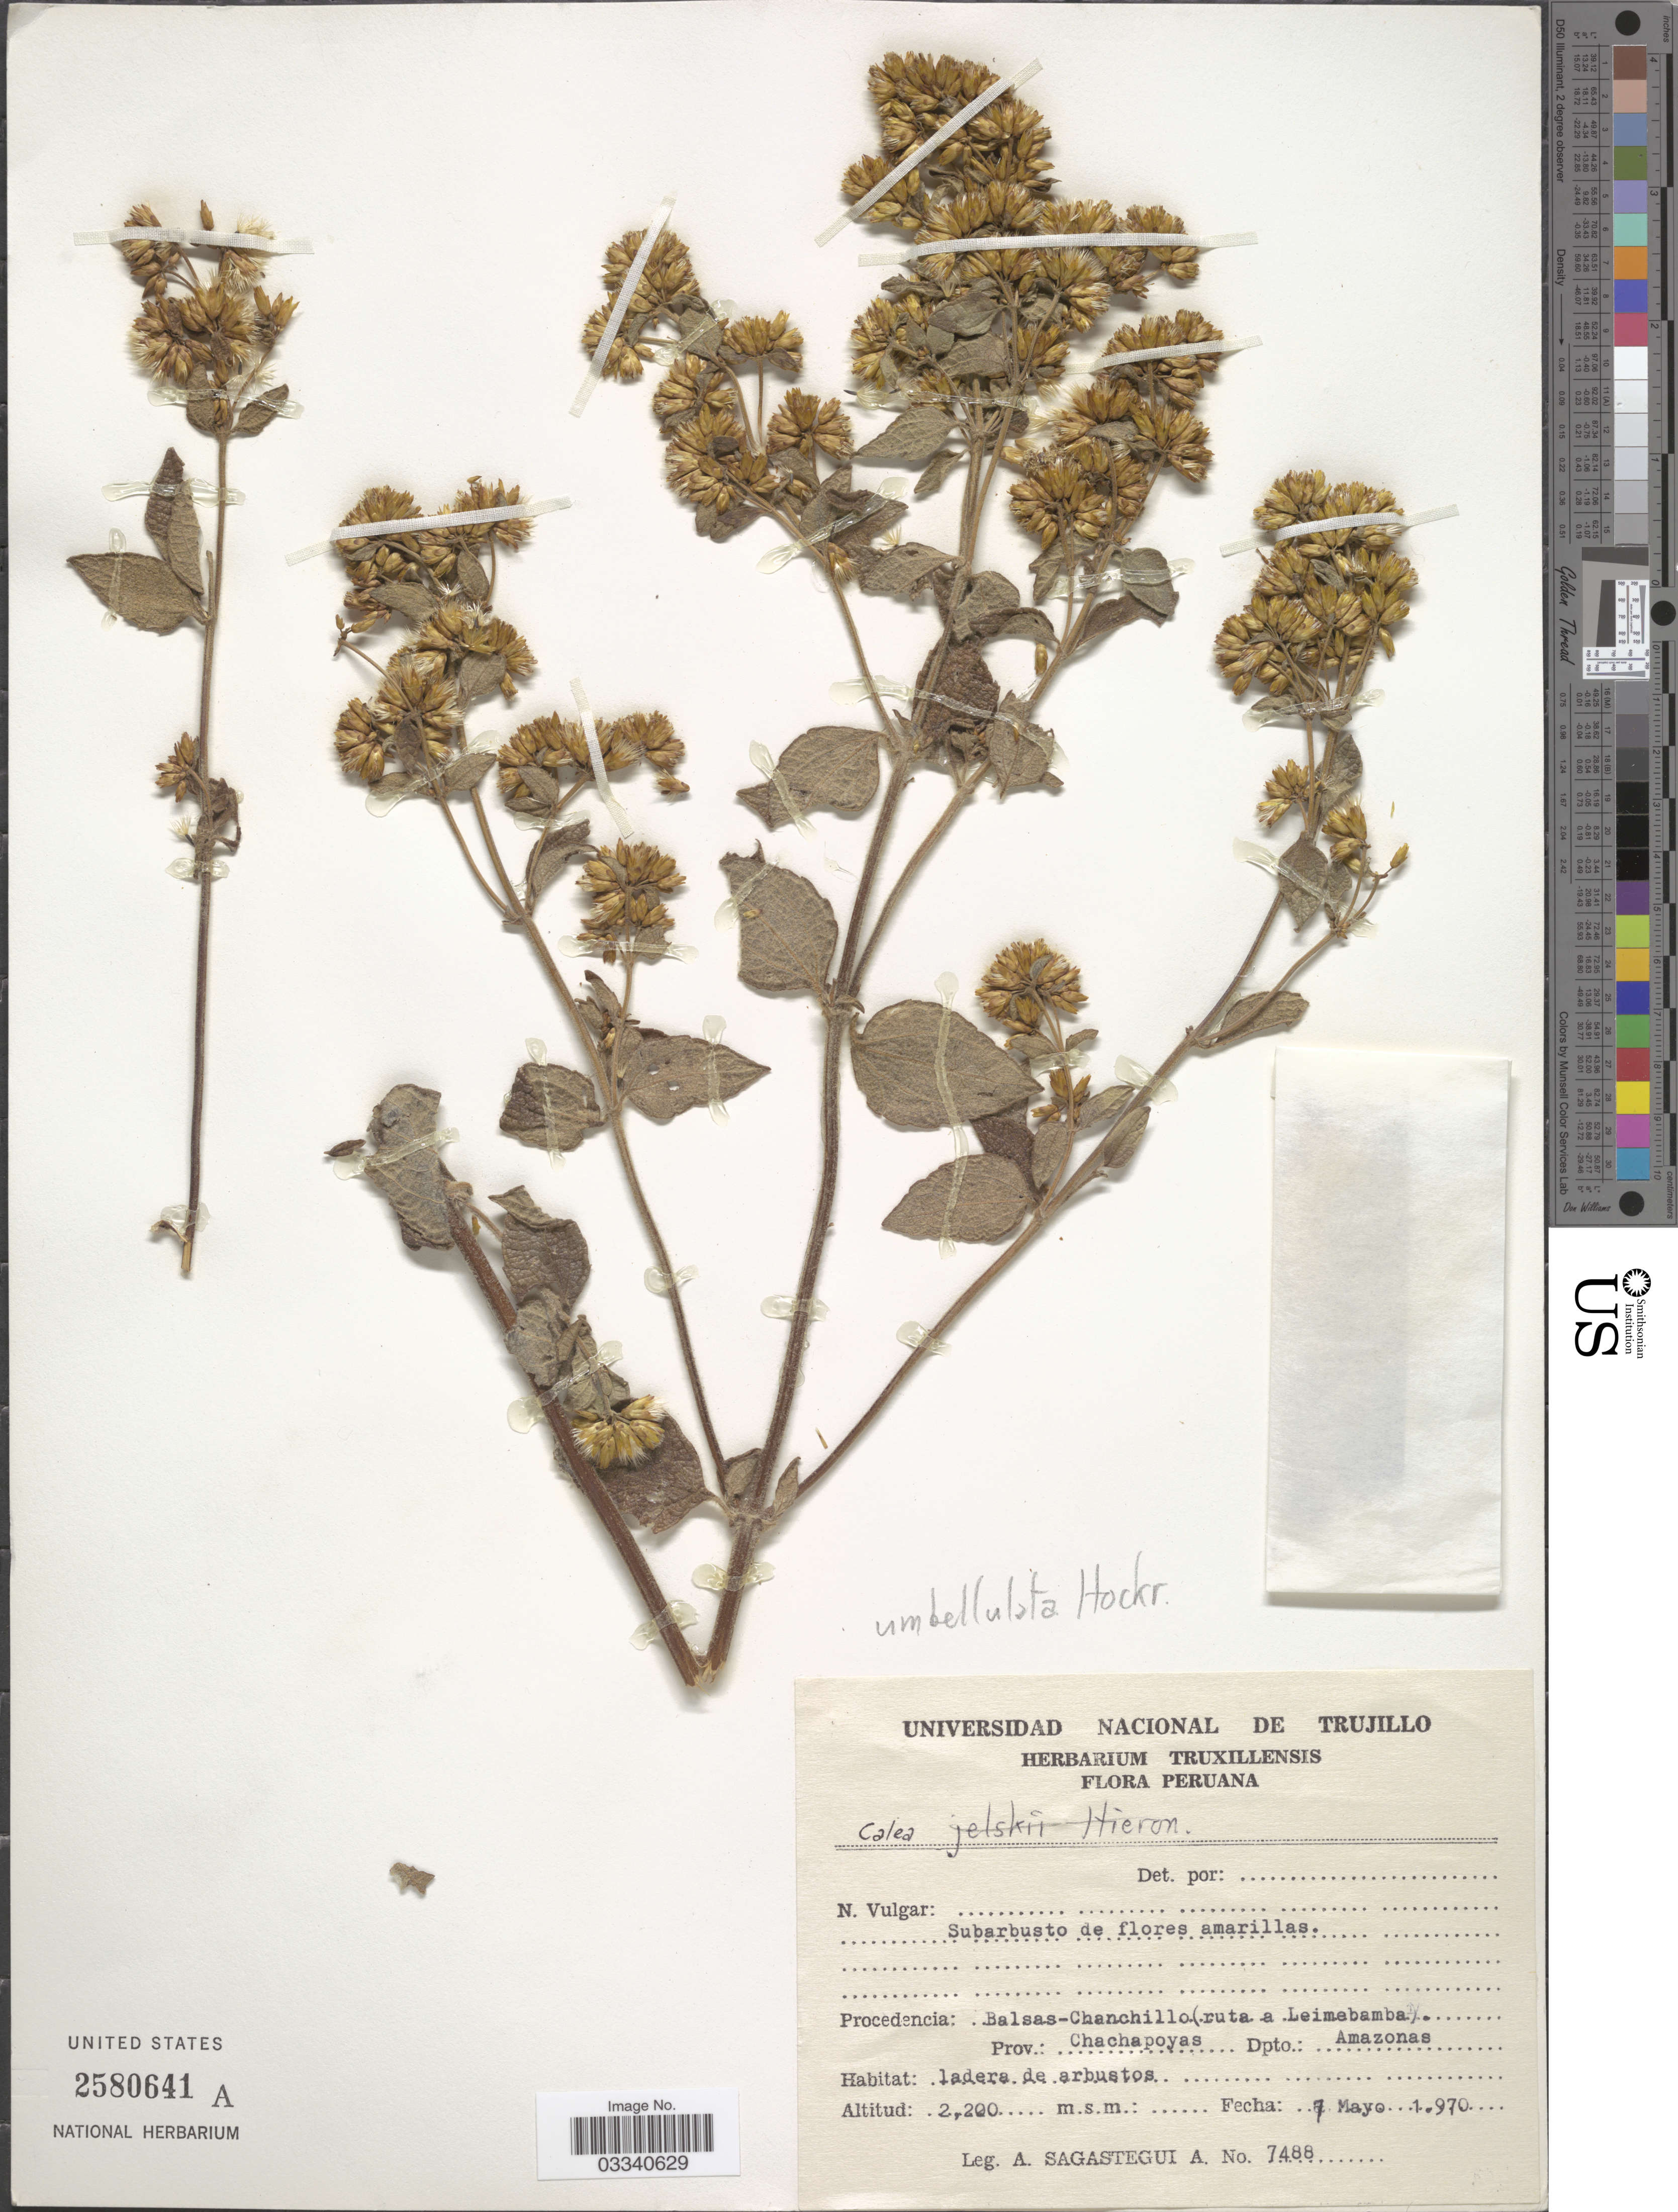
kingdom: Plantae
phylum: Tracheophyta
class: Magnoliopsida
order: Asterales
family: Asteraceae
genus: Calea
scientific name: Calea umbellulata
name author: Hochr.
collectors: A. Sagástegui A.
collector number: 7488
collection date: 1970-05-07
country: Peru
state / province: Amazonas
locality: Procedencia: Balsas-Chanchillo (ruta a Leimebamba). Prov.: Chachapoyas. Dpto.: Amazonas.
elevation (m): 2200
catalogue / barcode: US 2580641A